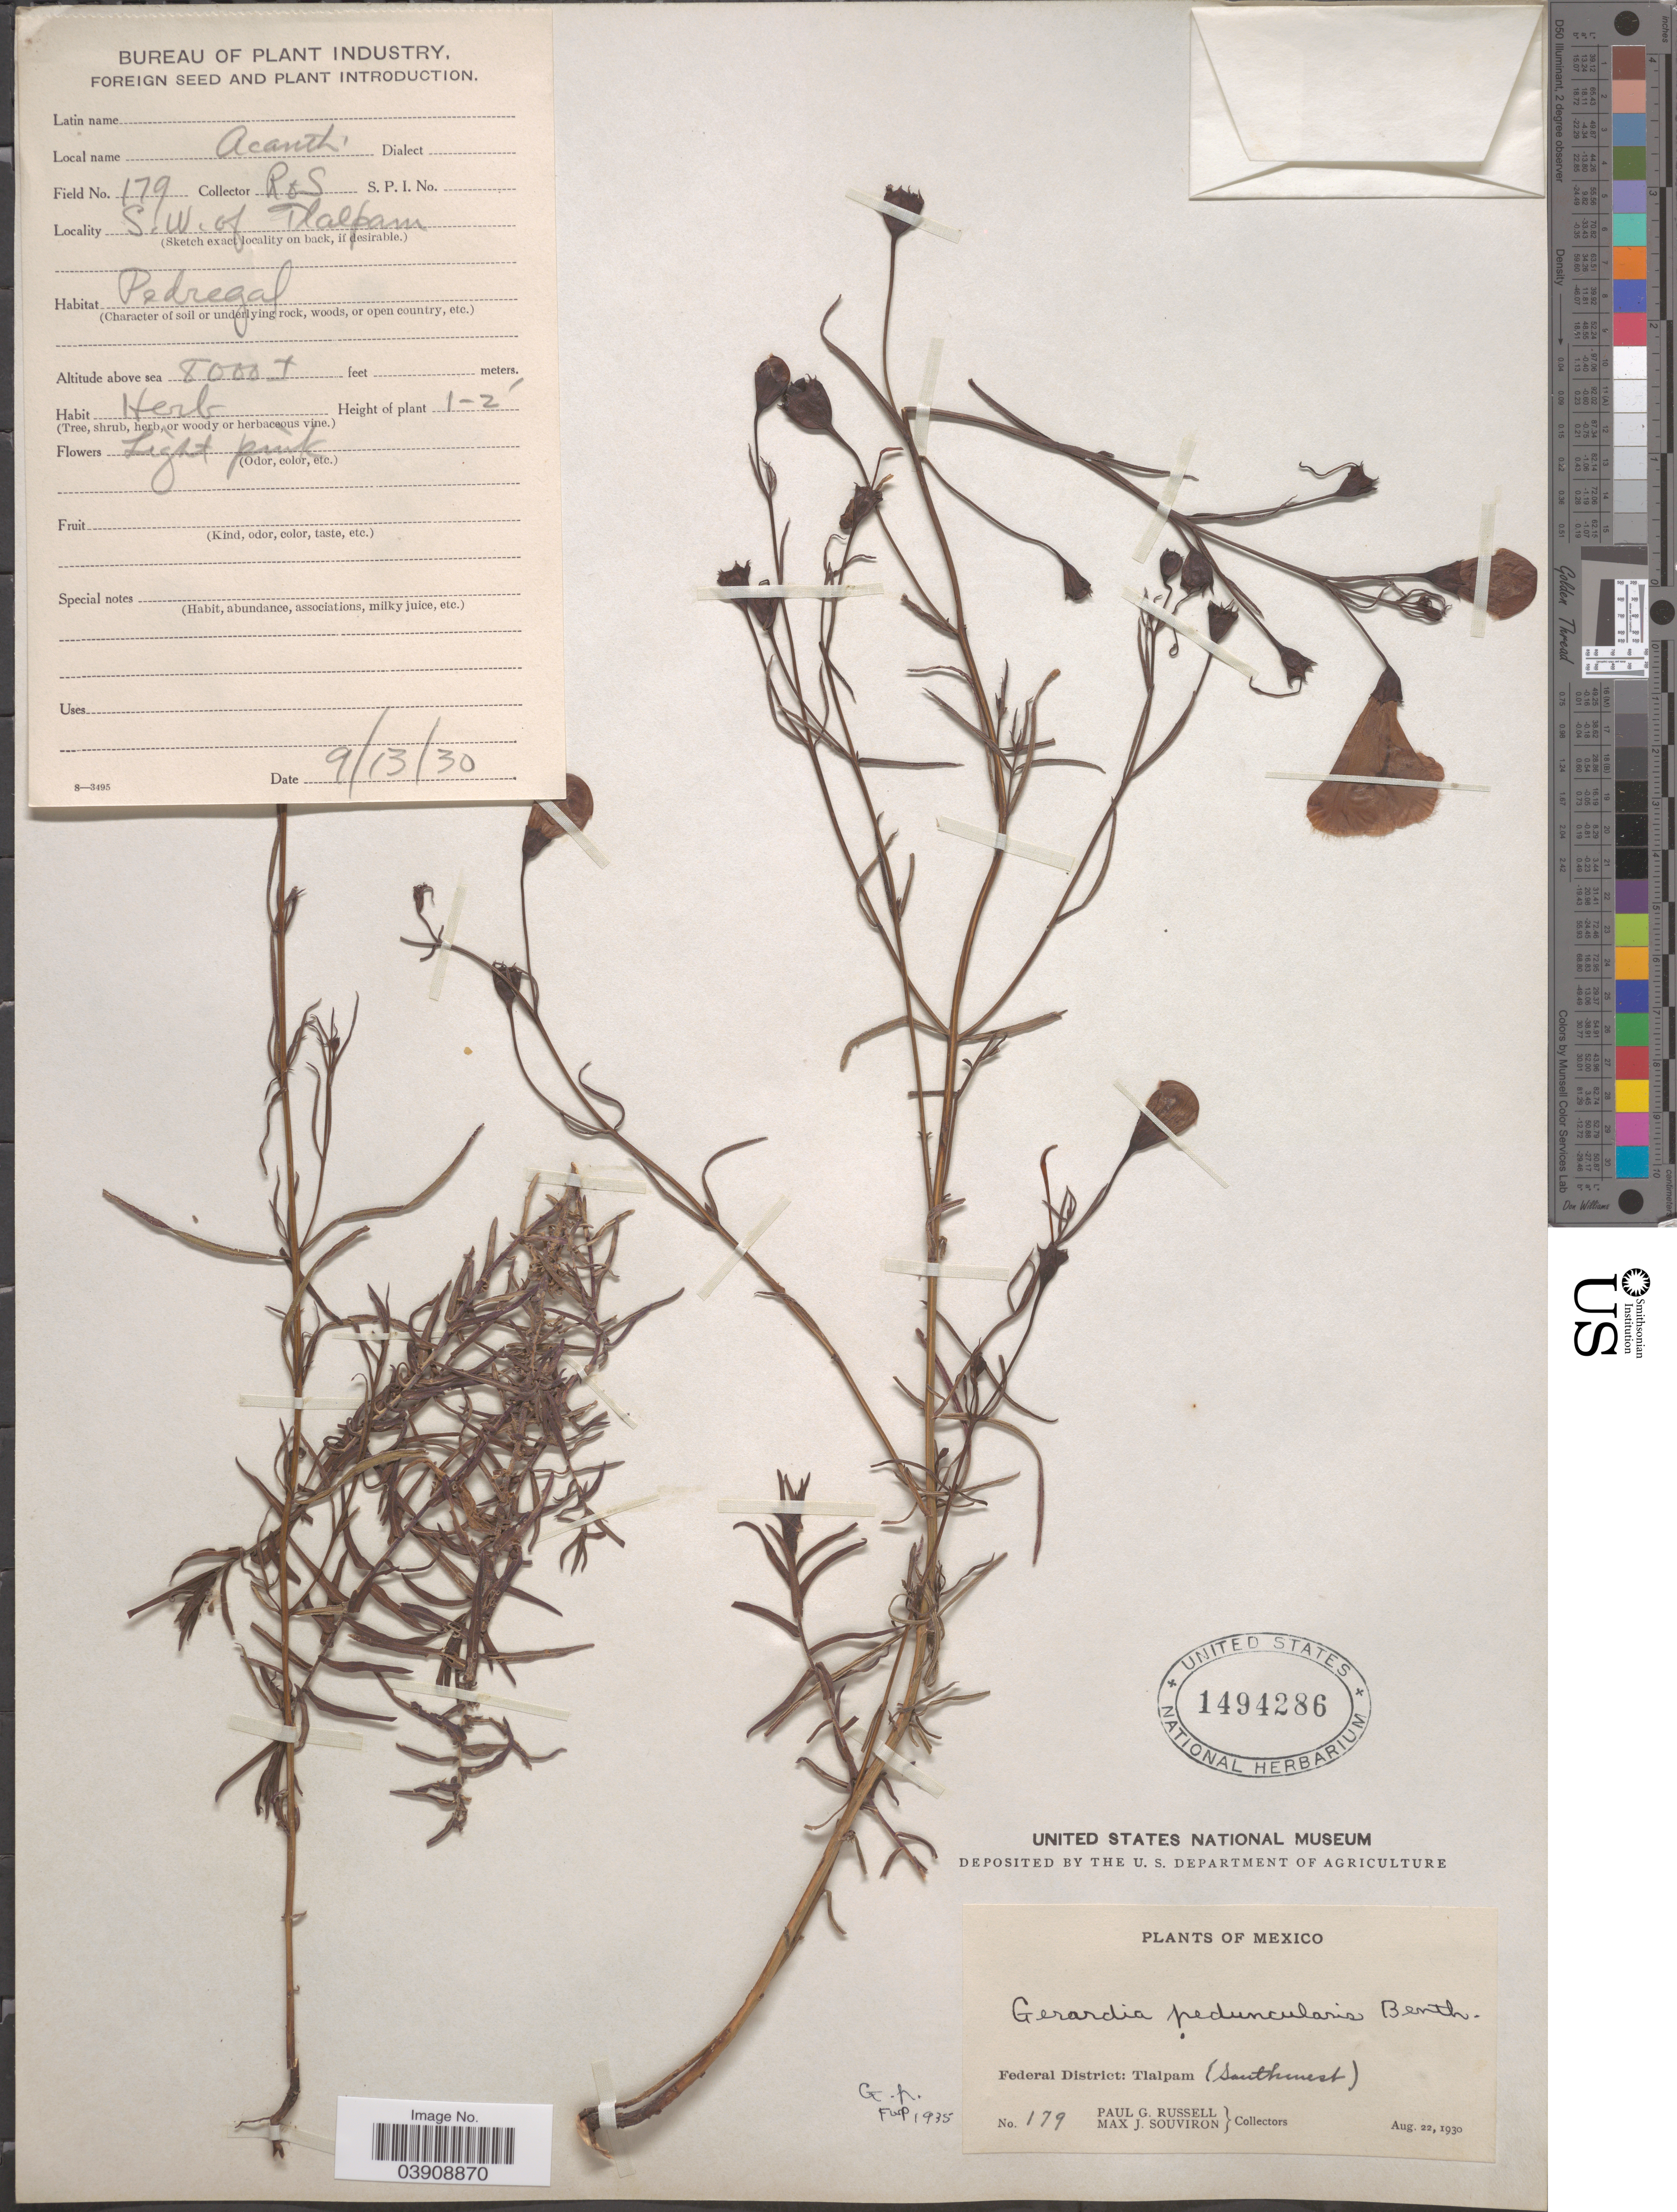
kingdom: Plantae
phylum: Tracheophyta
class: Magnoliopsida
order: Lamiales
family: Orobanchaceae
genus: Agalinis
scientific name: Agalinis peduncularis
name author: (Benth.) Pennell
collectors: P. G. Russell & M. J. Souviron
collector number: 179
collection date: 1930-08-22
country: Mexico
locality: Federal District: Tlalpam (Southwest).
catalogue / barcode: US 1494286